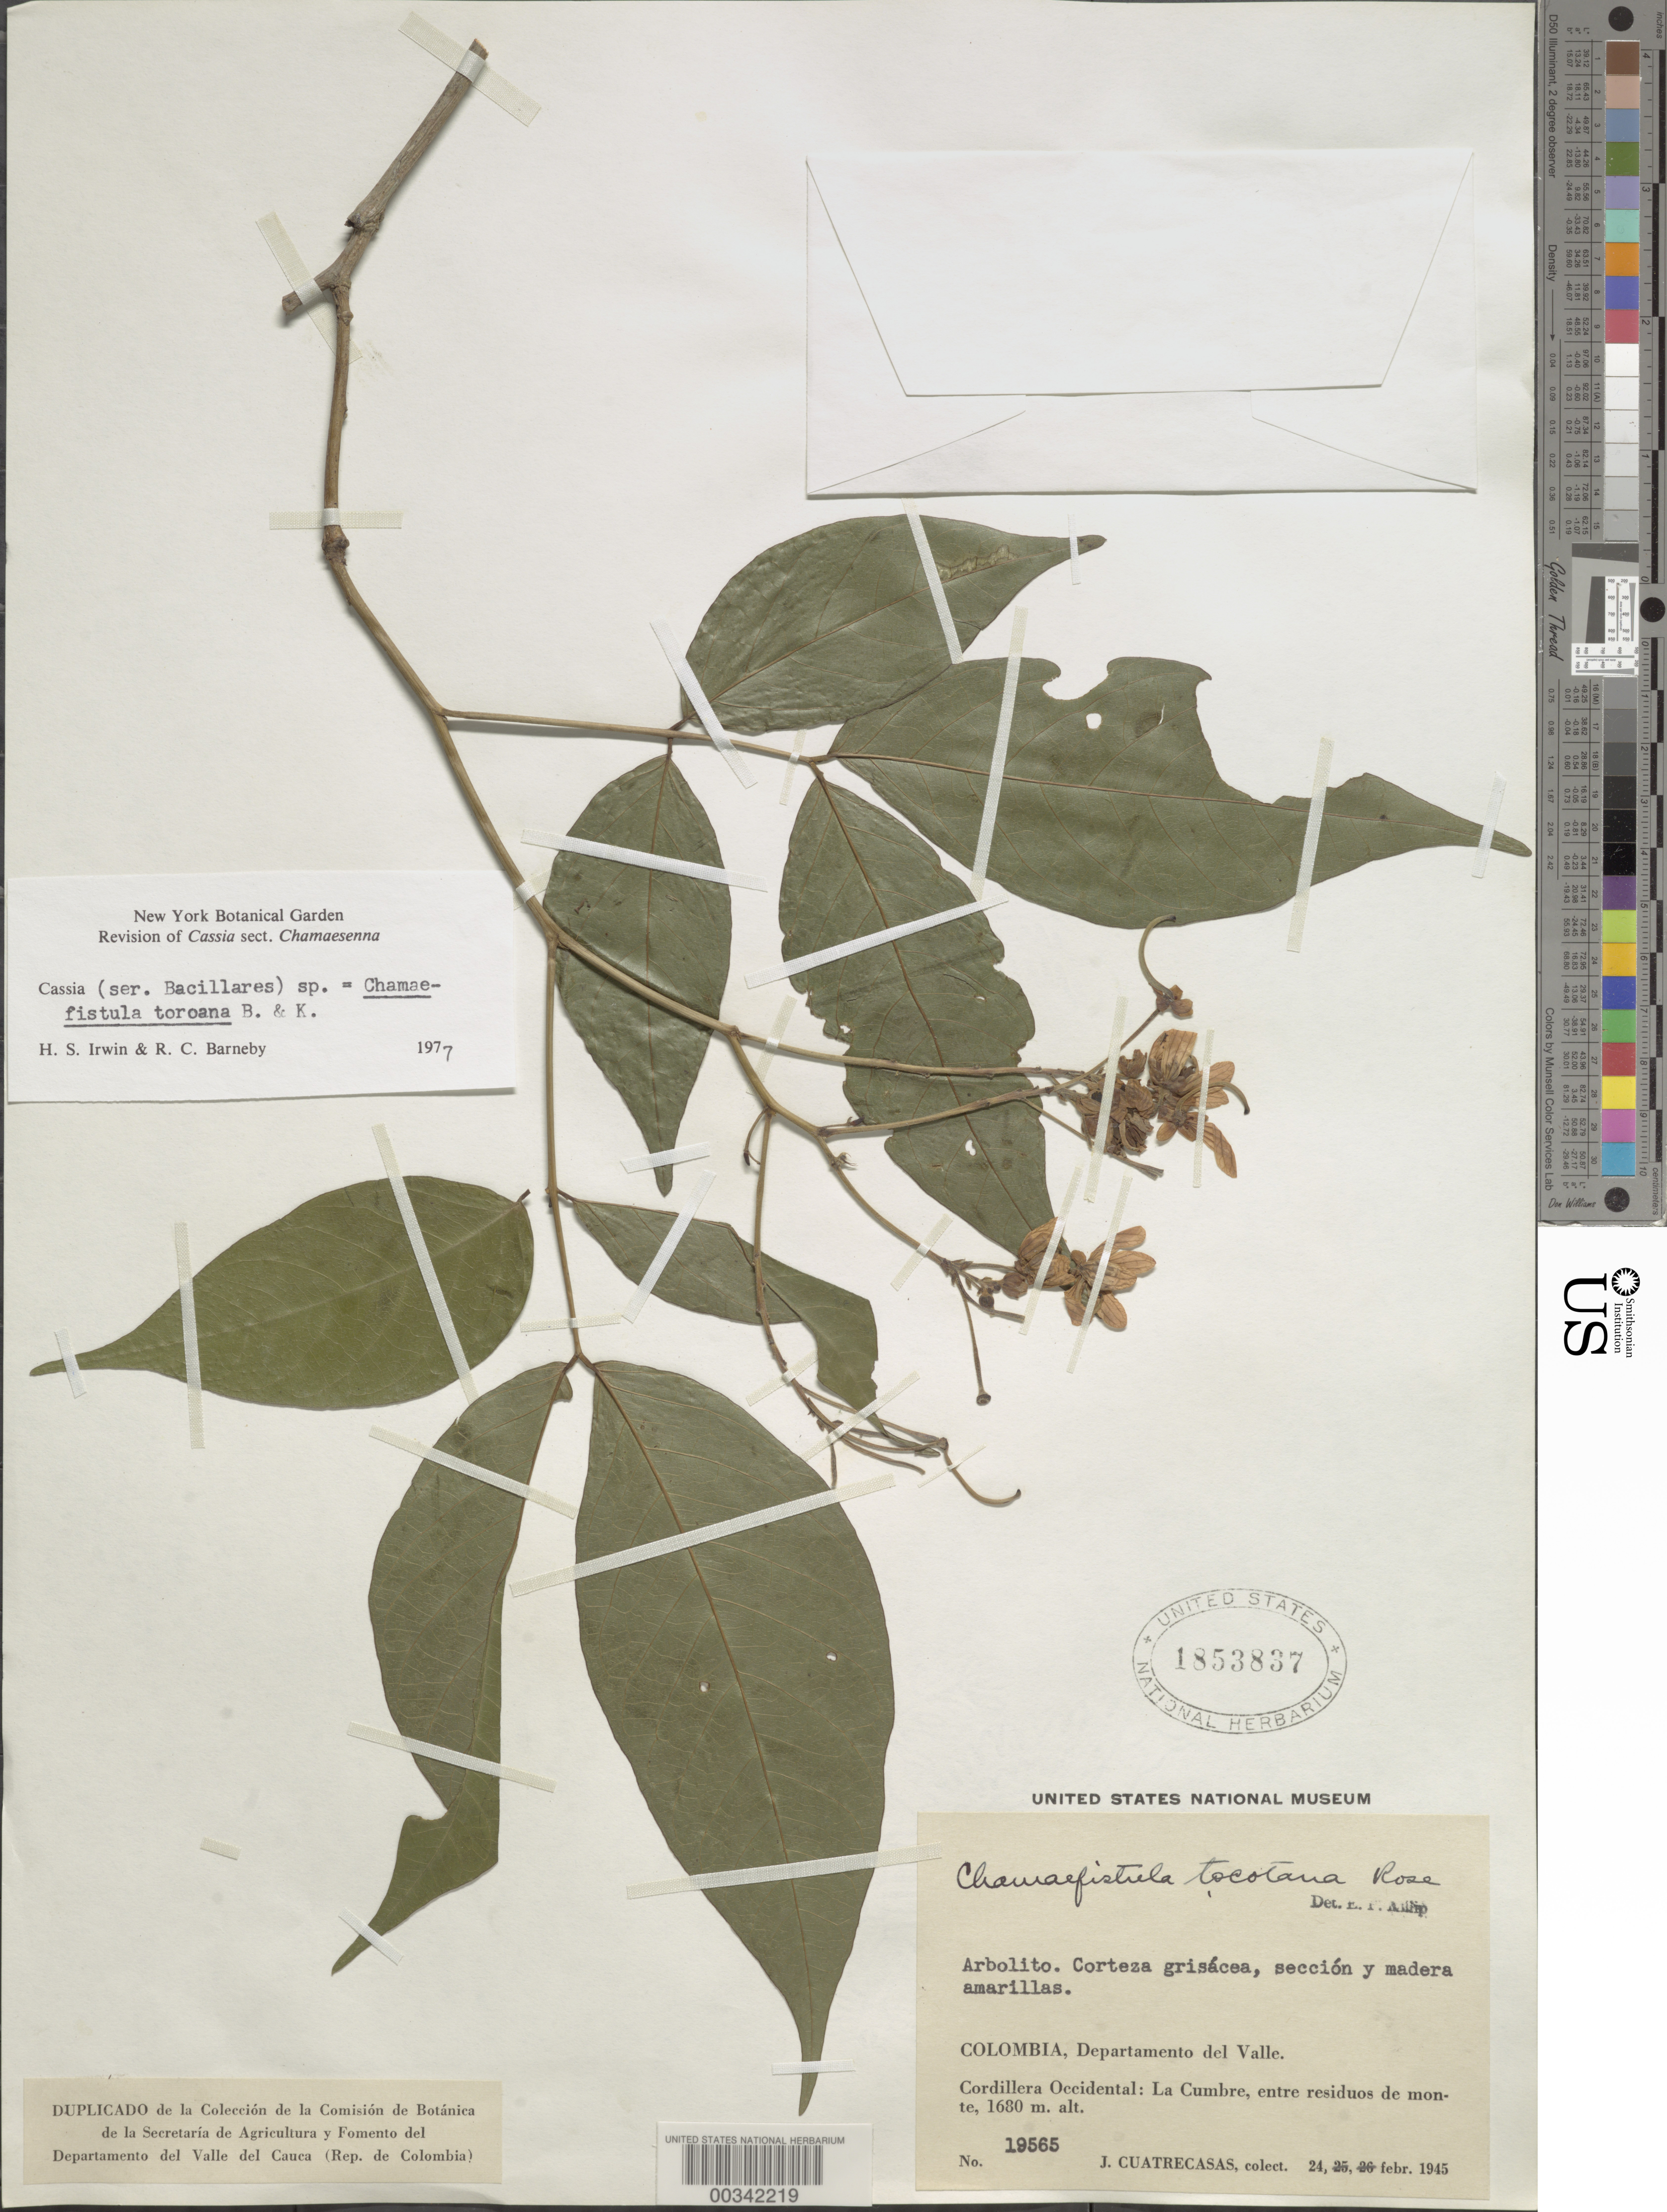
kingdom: Plantae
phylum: Tracheophyta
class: Magnoliopsida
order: Fabales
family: Fabaceae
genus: Senna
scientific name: Senna oxyphylla var. oxyphylla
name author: (Kunth) H.S. Irwin & Barneby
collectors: J. Cuatrecasas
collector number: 19565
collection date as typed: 24 Feb 1945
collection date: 1945-02-24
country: Colombia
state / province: Valle del Cauca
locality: Cordillera Occidental; la Cumbe, entre residuos de Monte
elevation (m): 1680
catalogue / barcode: US 1853837